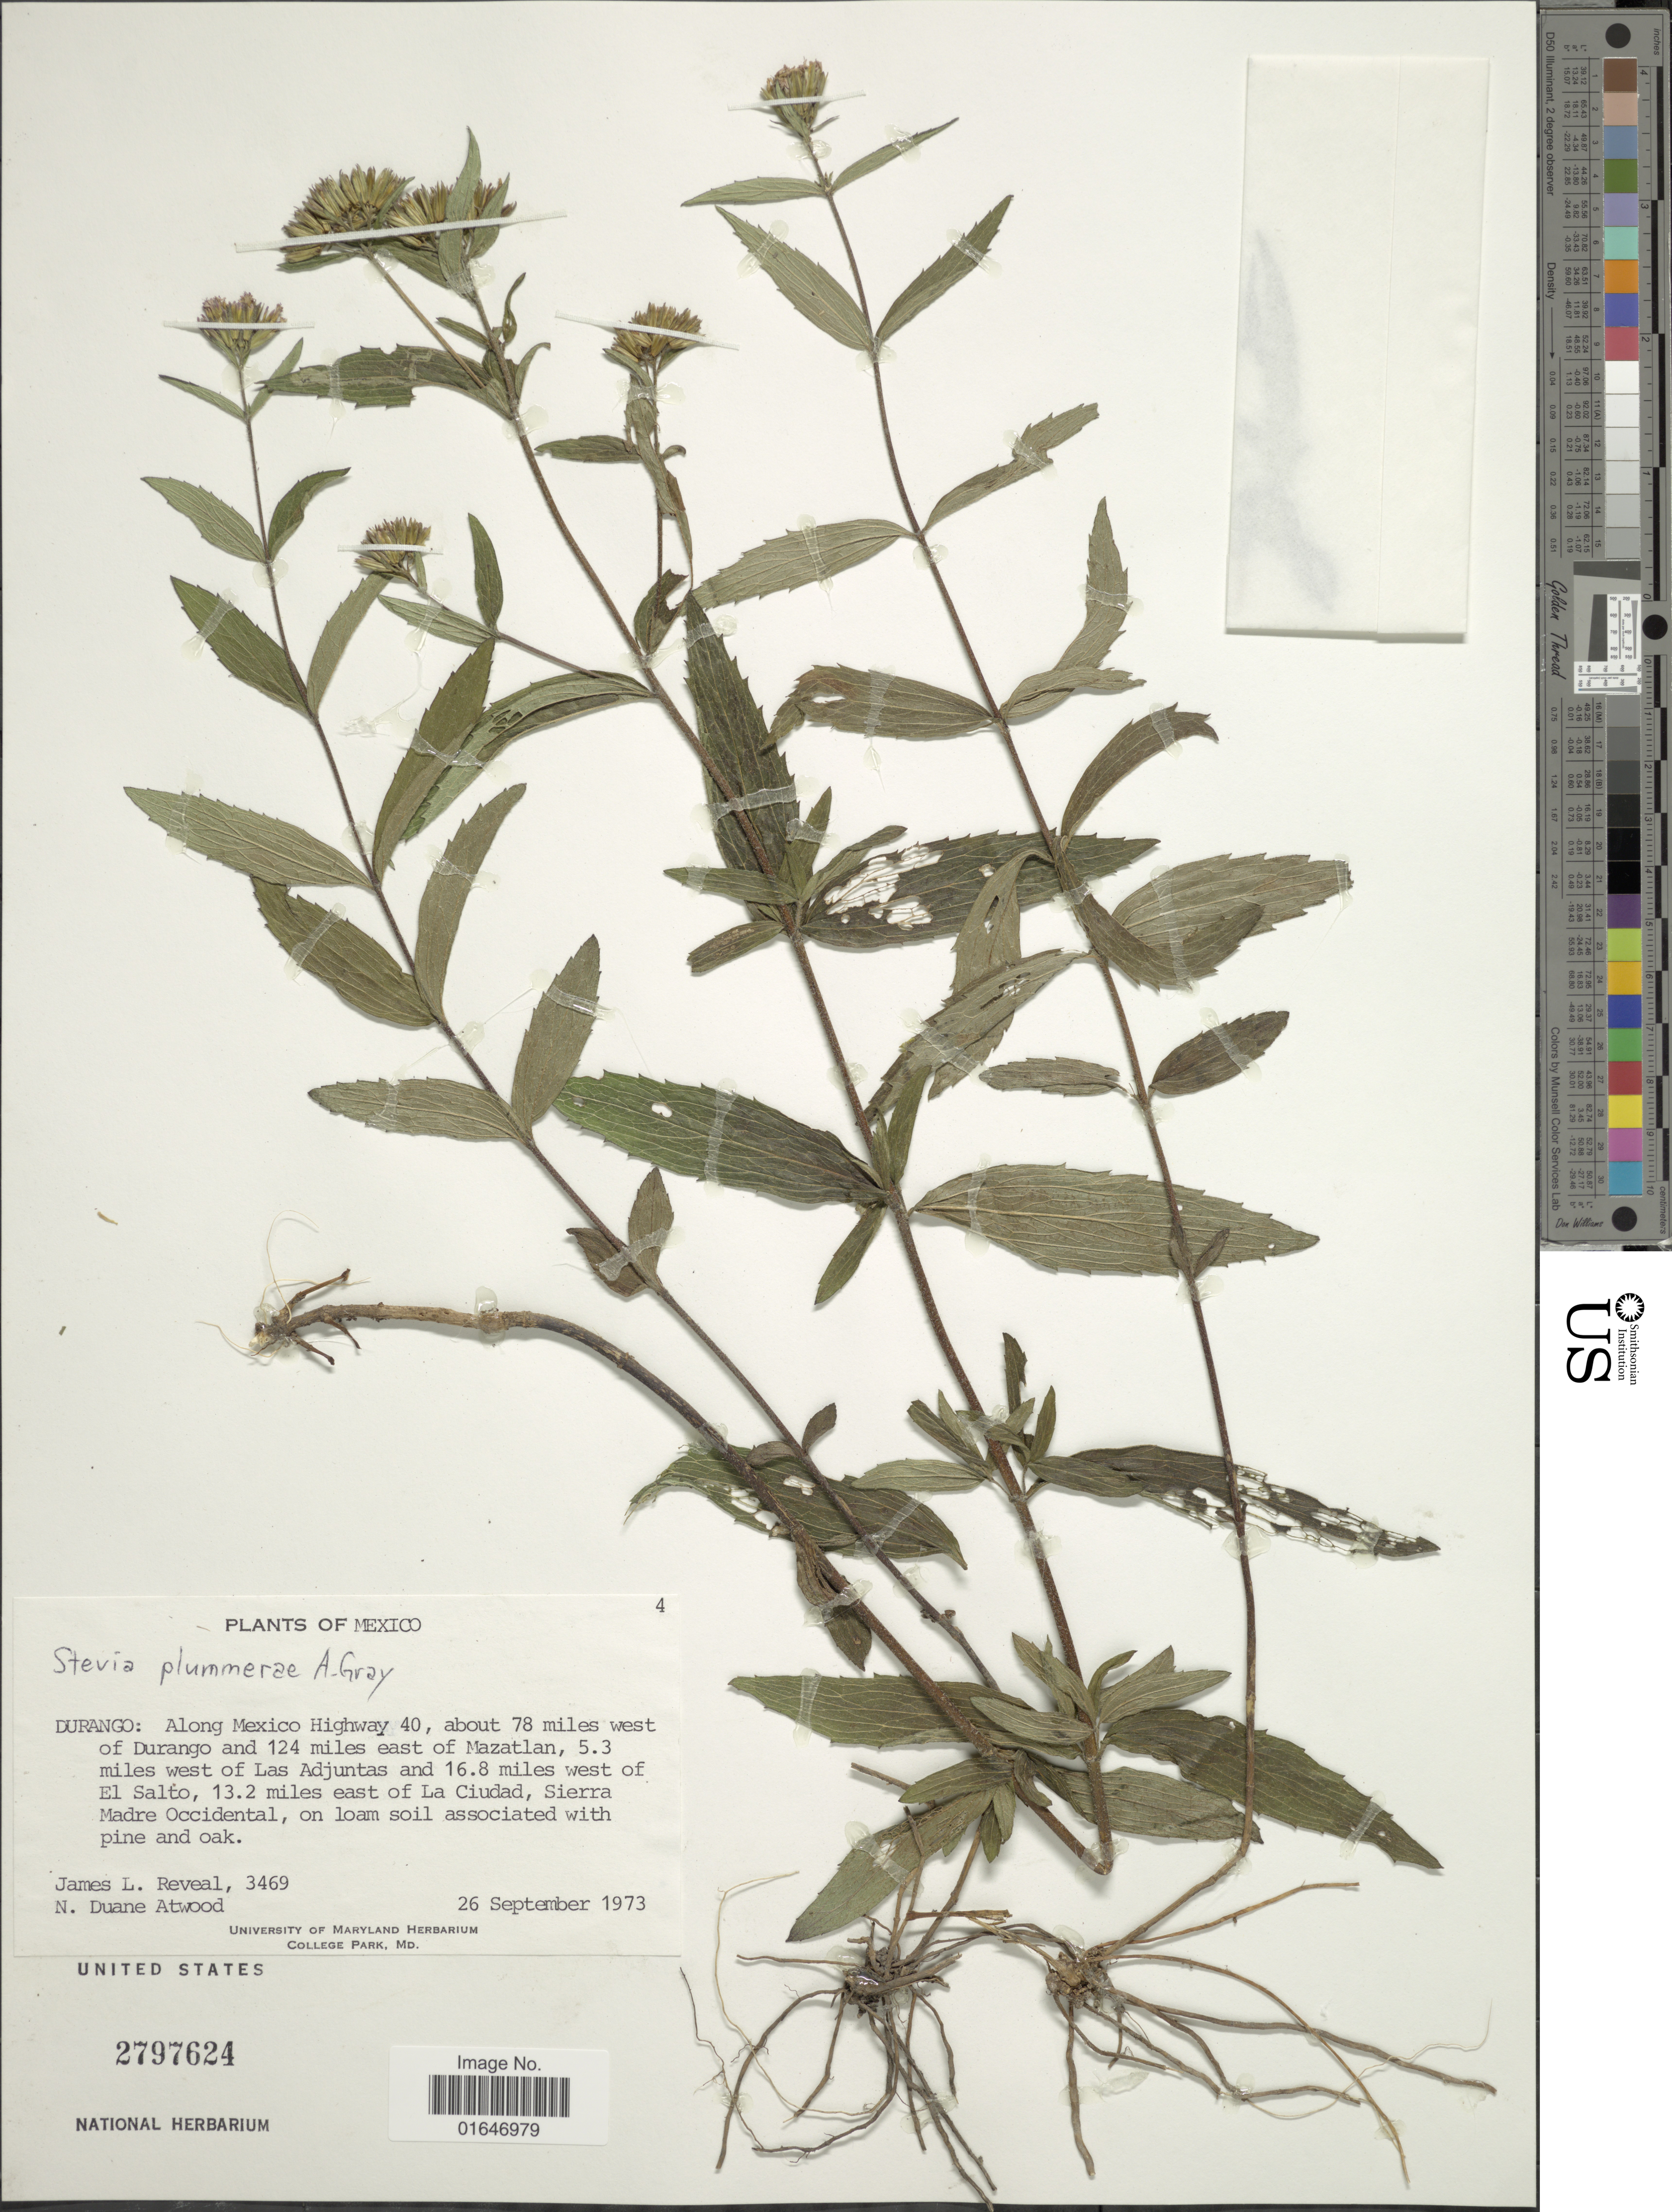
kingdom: Plantae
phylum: Tracheophyta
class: Magnoliopsida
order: Asterales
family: Asteraceae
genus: Stevia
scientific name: Stevia plummerae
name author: A. Gray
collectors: J. L. Reveal & N. Atwood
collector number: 3469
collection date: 1973-09-26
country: Mexico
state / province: Durango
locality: Along Mexico Highway 40, about 78 miles west of Durango and 124 miles east of Mazatlan, 5.3 miles west of Las Adjuntas and 16.8 miles west of El Salto, 13.2 miles east of La Ciudad, Sierra Madre Occidental.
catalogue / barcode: US 2797624